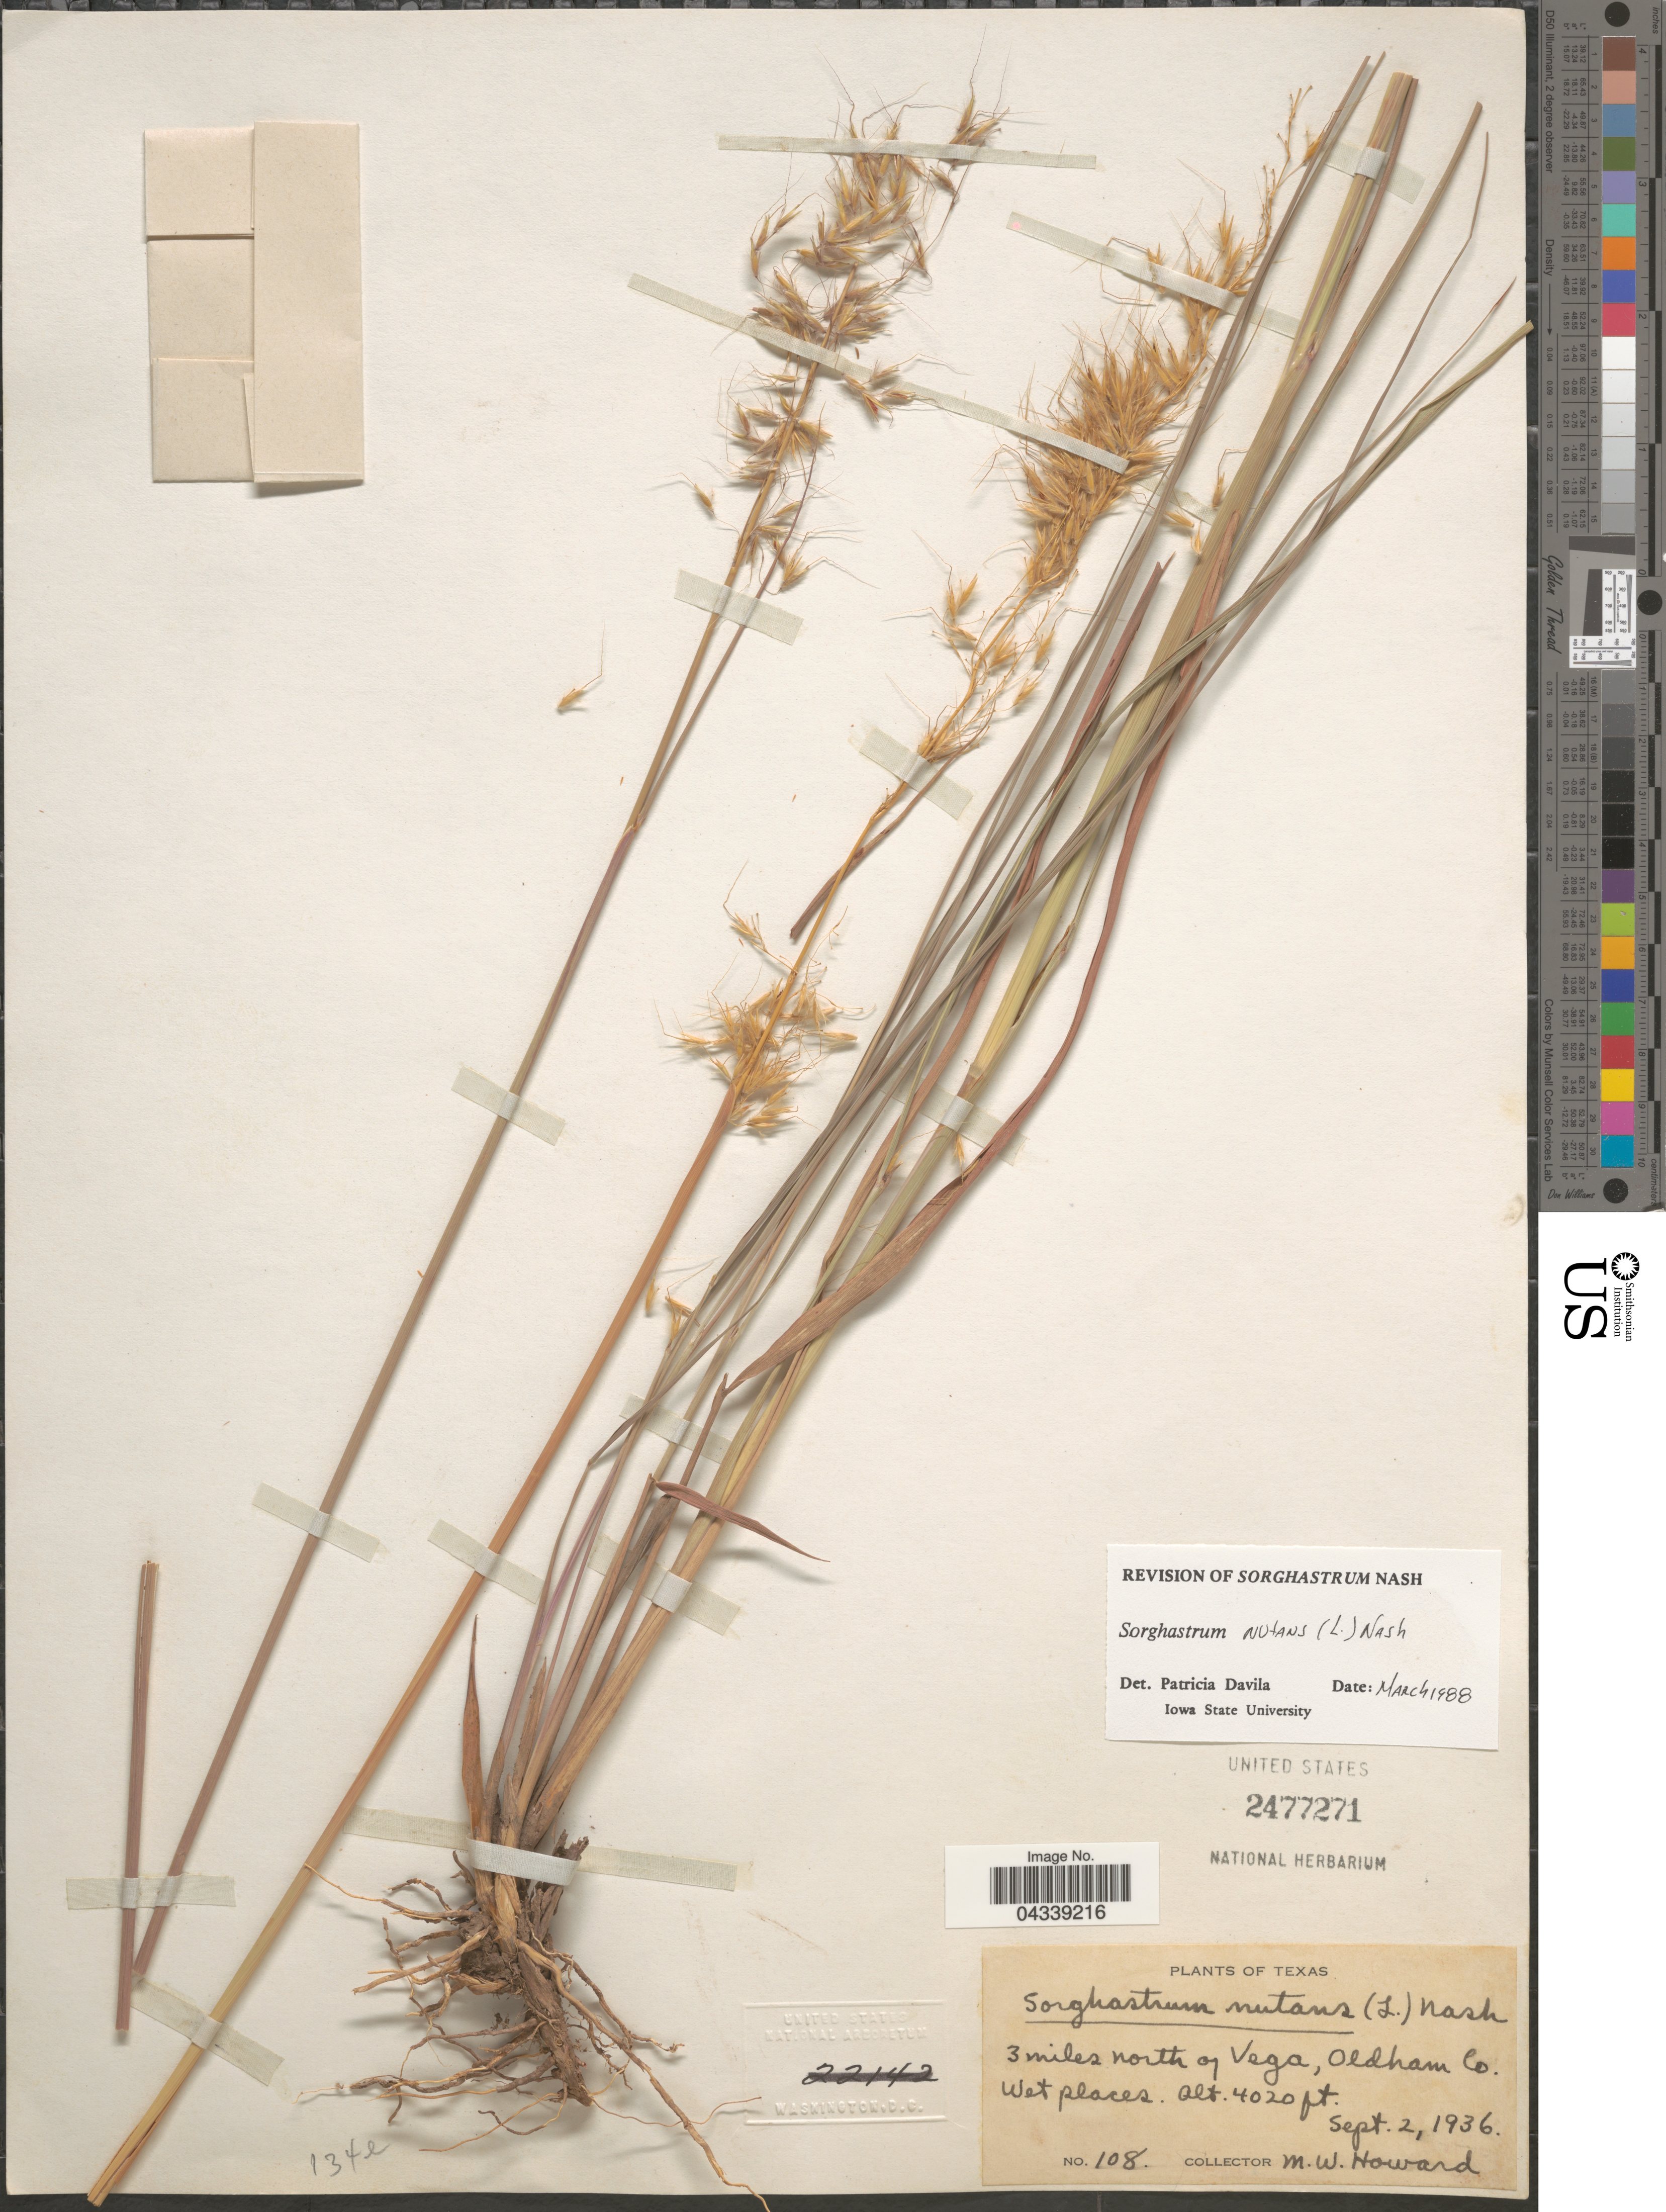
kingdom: Plantae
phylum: Tracheophyta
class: Liliopsida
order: Poales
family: Poaceae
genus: Sorghastrum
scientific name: Sorghastrum nutans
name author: (L.) Nash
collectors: M. Howard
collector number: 108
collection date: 1936-09-02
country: United States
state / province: Texas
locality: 3 miles north of Vega, Oldham Co.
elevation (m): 1225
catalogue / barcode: US 2477271